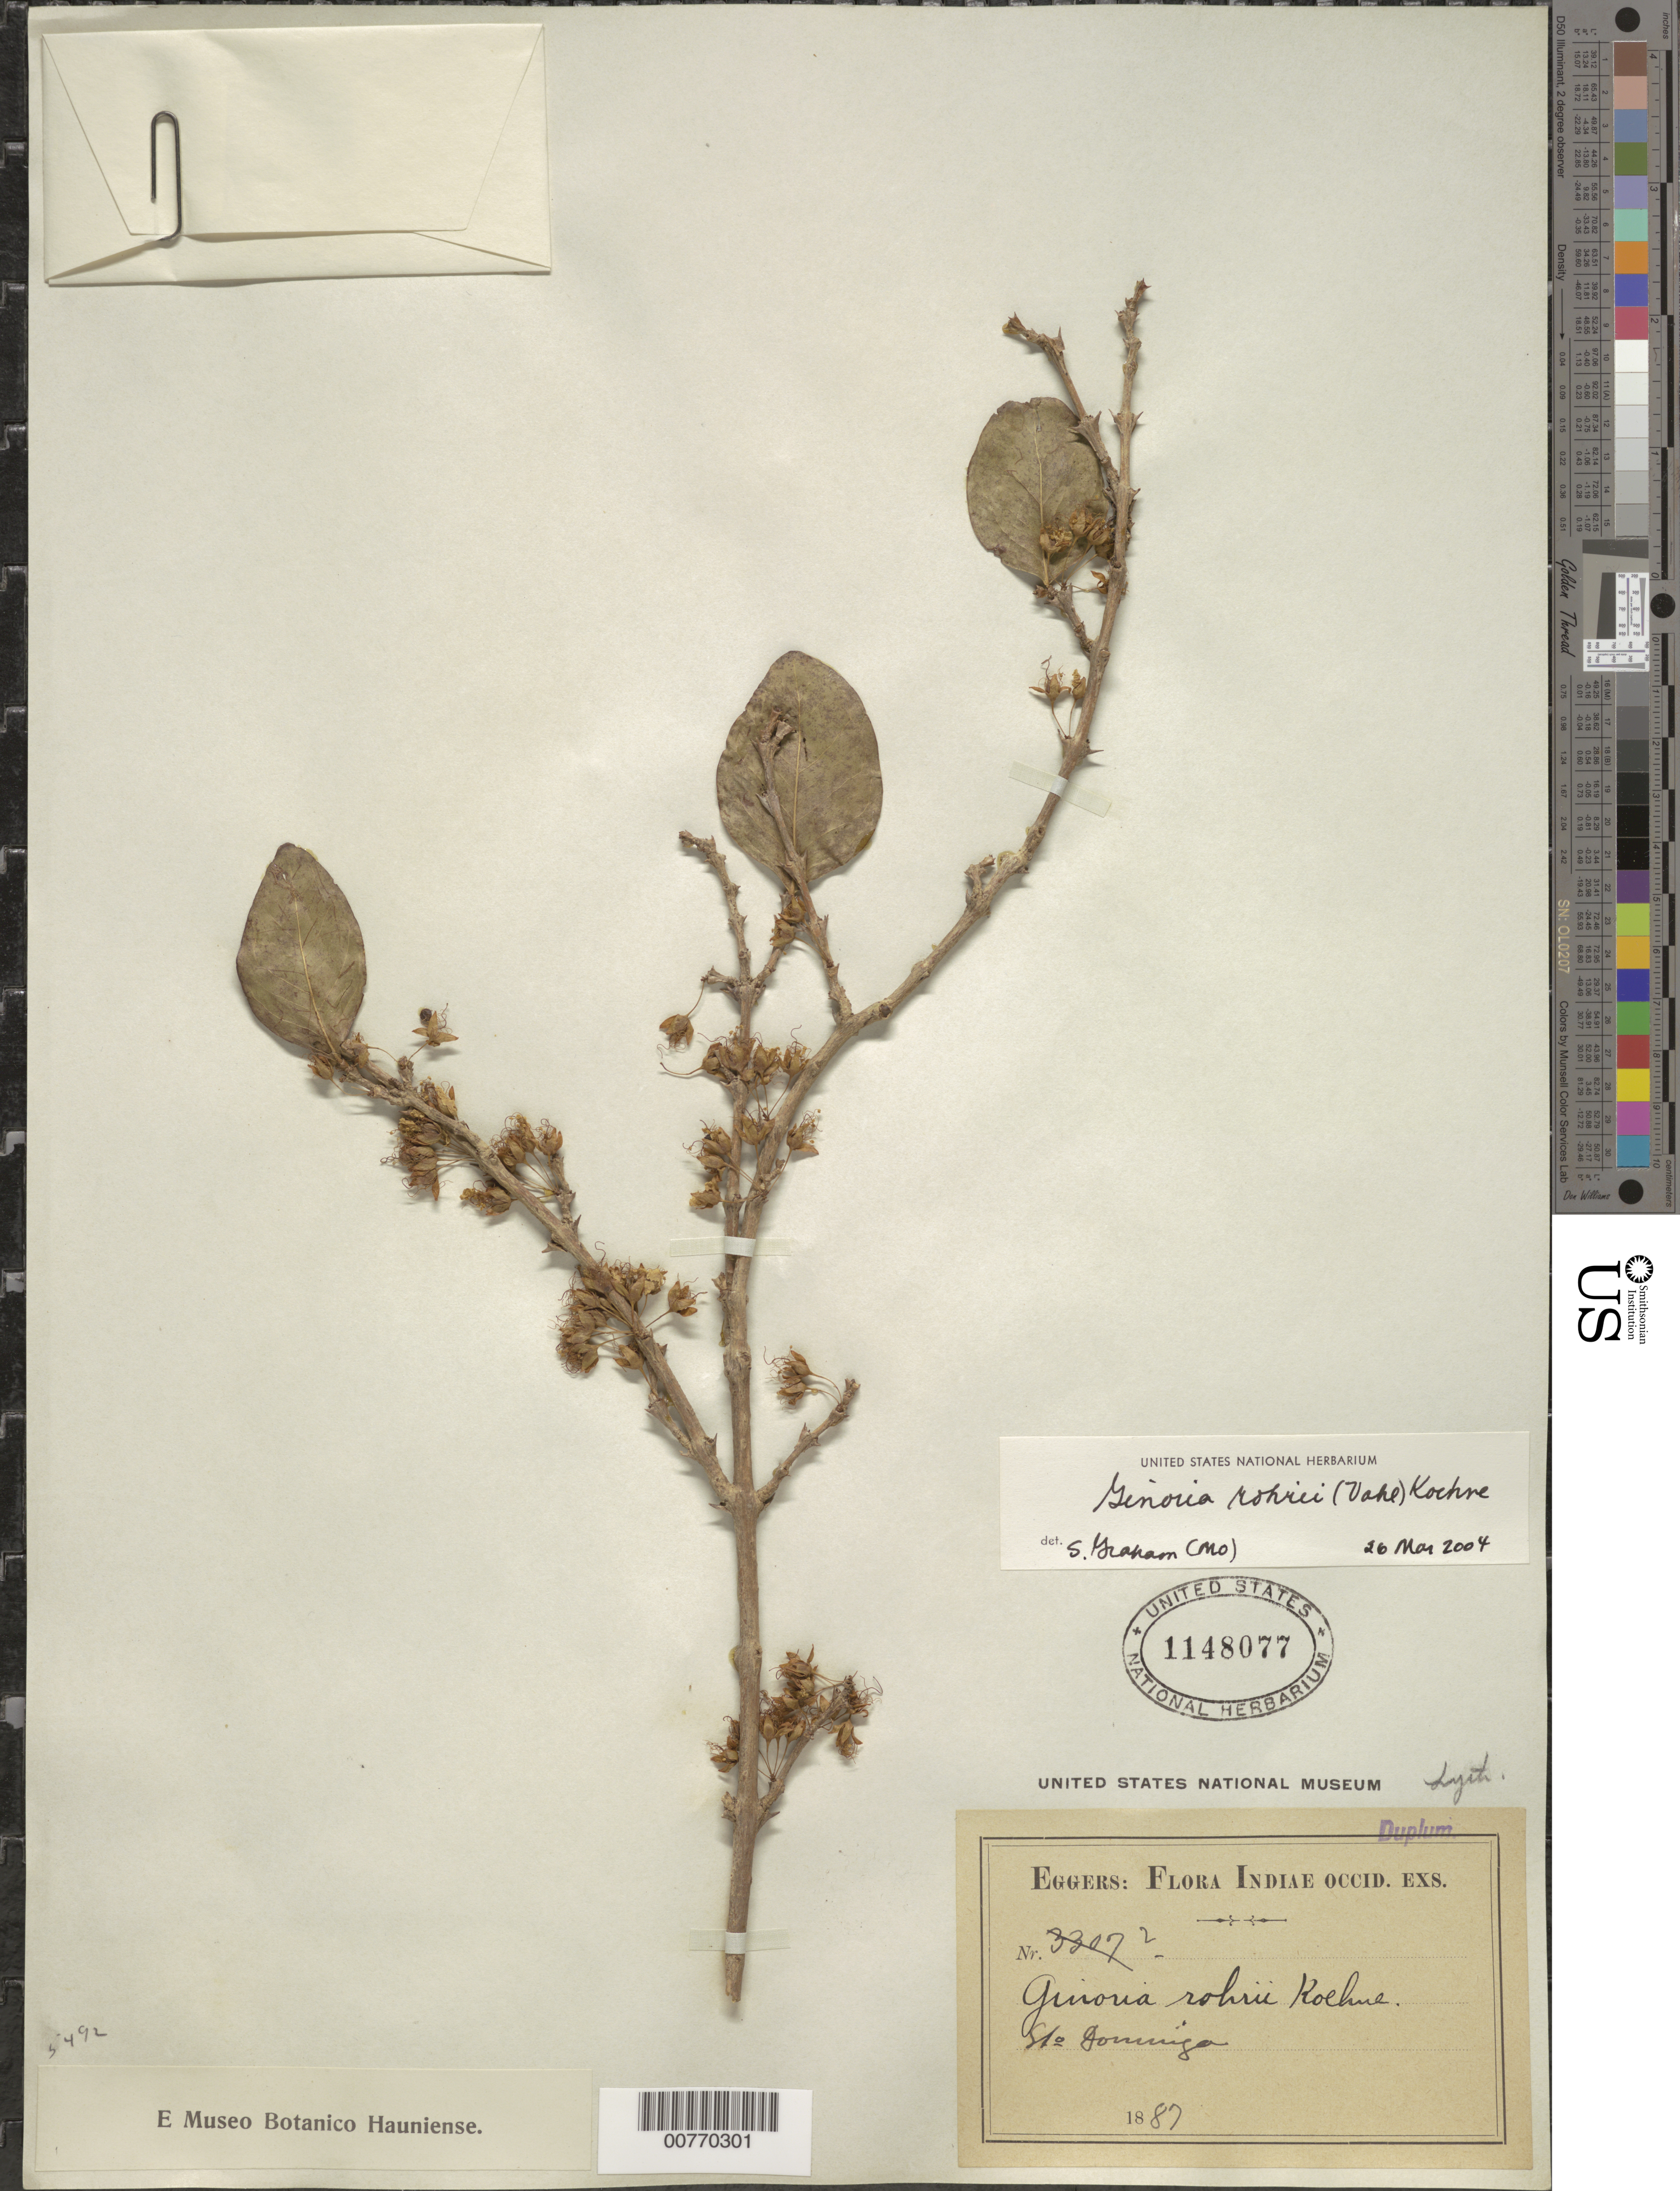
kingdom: Plantae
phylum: Tracheophyta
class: Magnoliopsida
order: Myrtales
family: Lythraceae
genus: Ginoria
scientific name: Ginoria rohrii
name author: (Vahl) Koehne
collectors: H. F. A. von Eggers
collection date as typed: Mar 1887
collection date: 1887-03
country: Dominican Republic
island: Hispaniola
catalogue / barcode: US 1148077